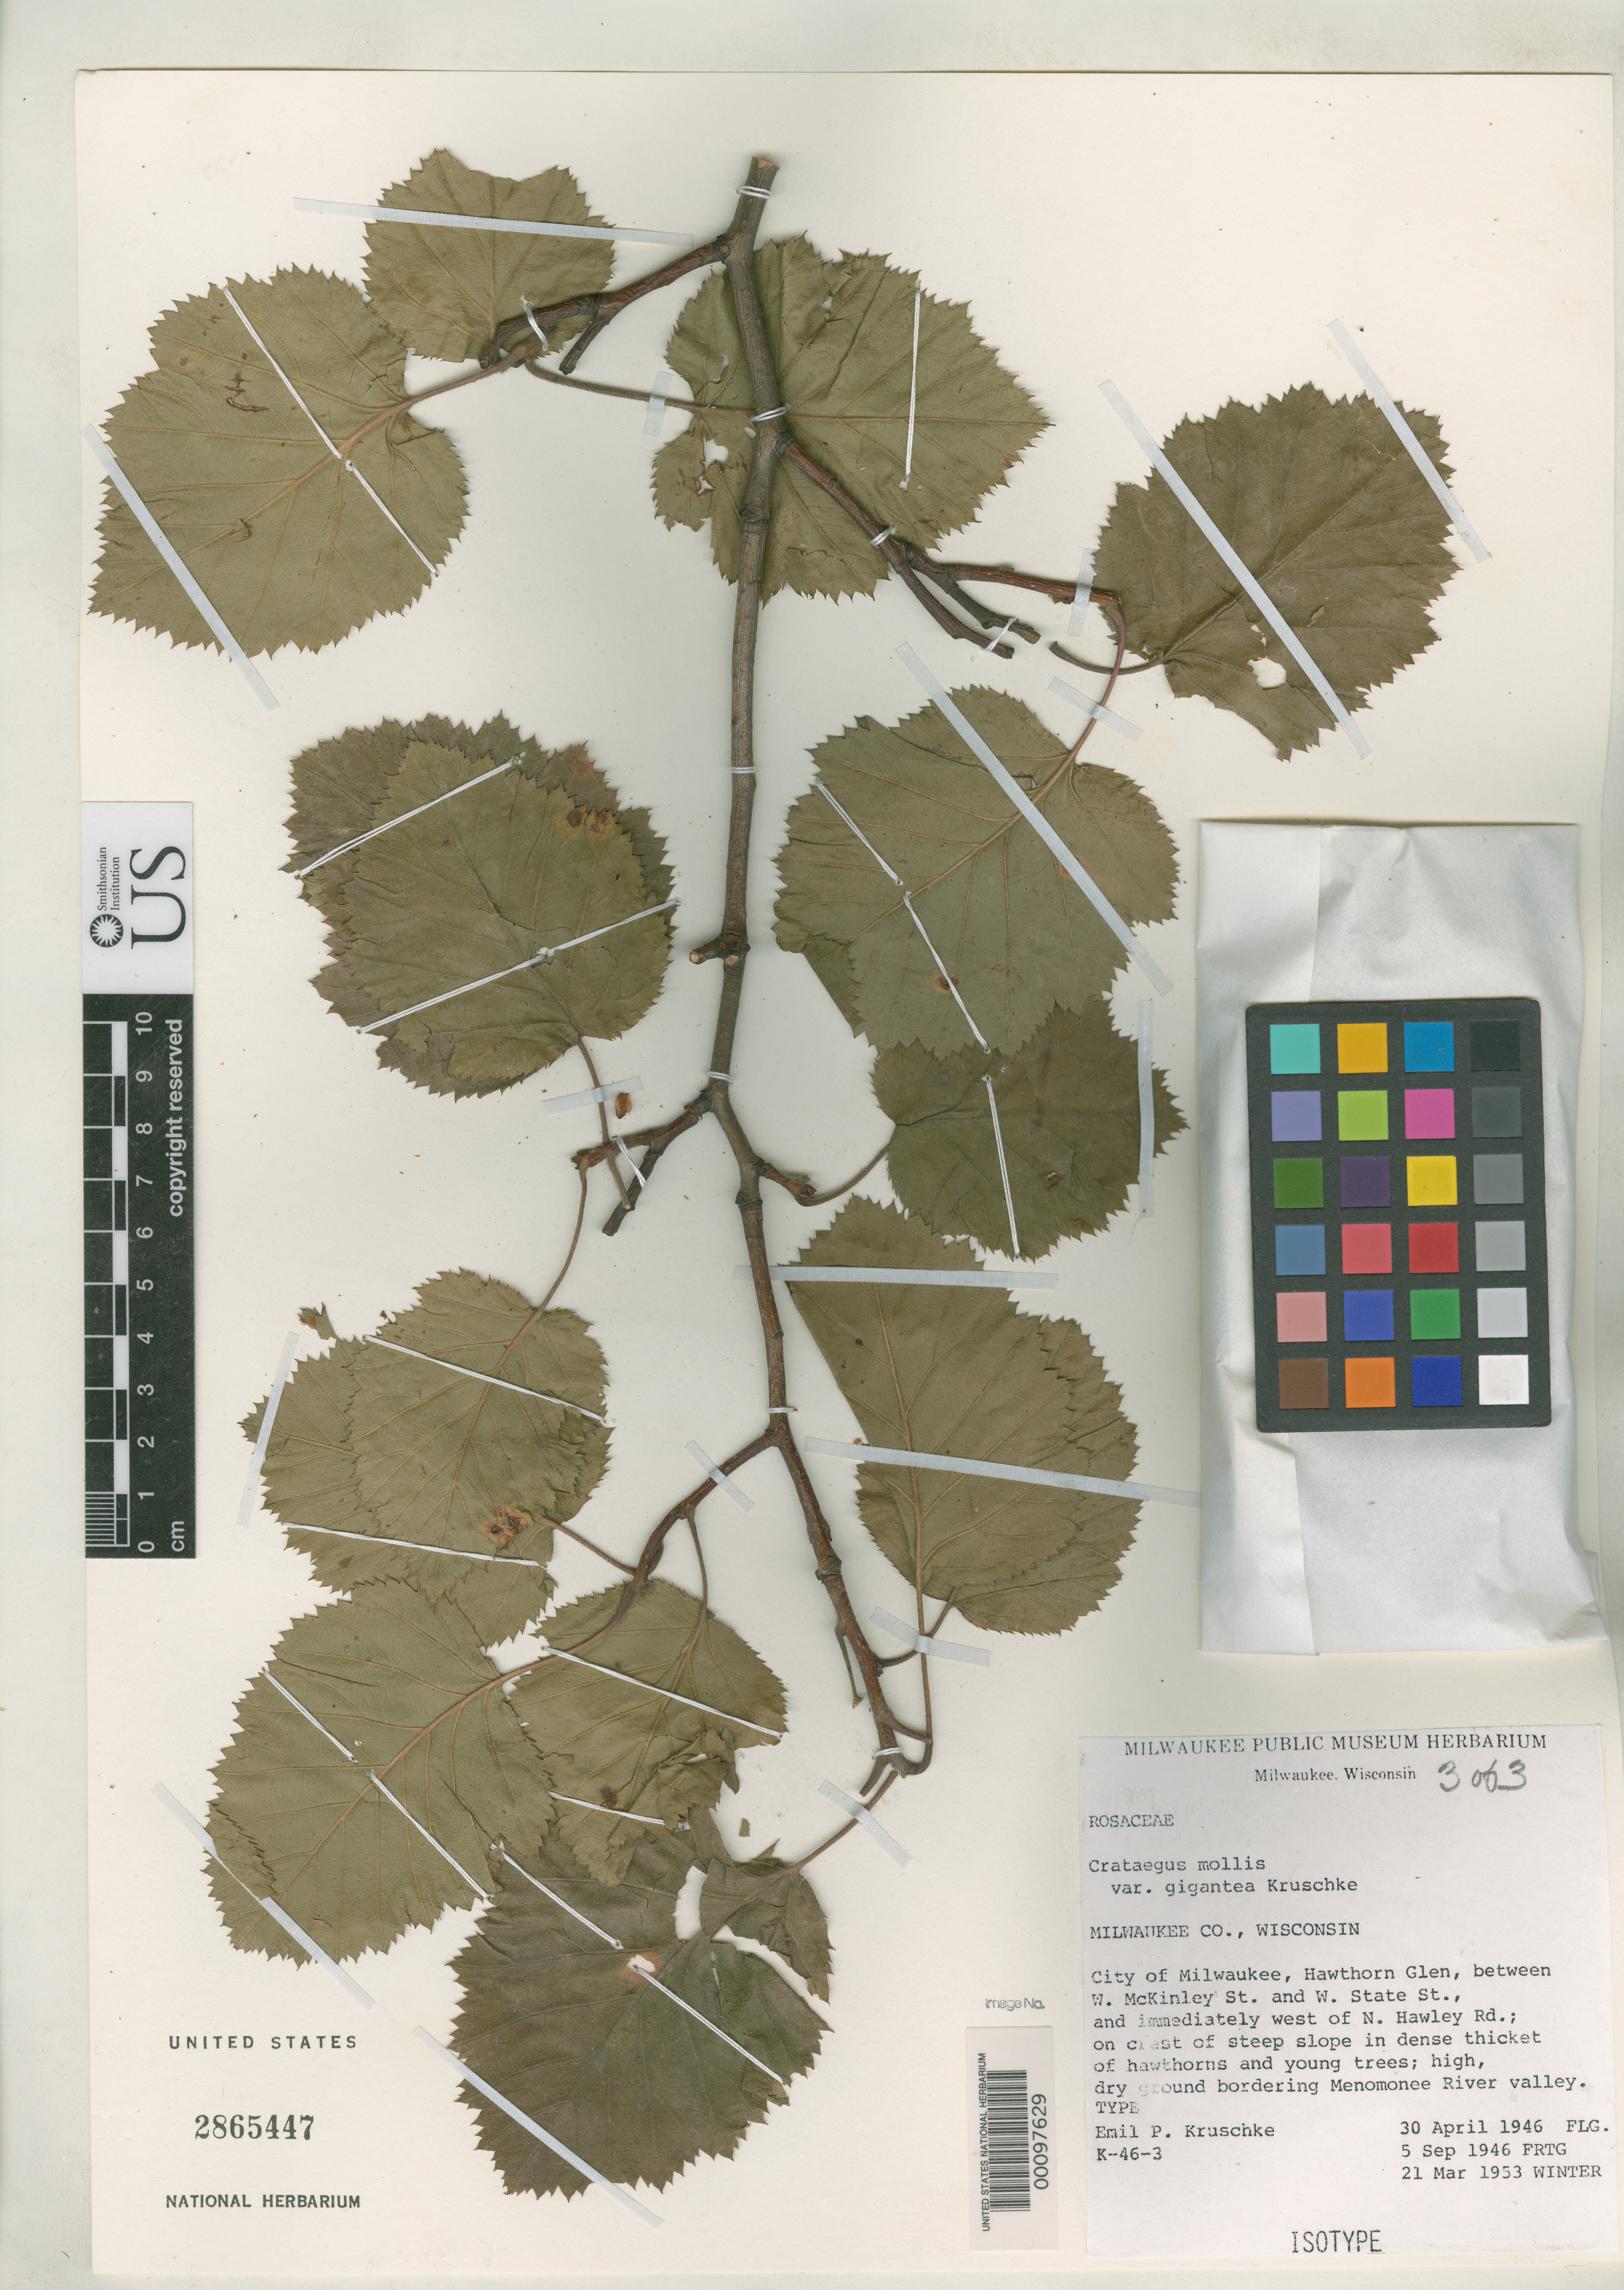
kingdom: Plantae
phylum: Tracheophyta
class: Magnoliopsida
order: Rosales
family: Rosaceae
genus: Crataegus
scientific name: Crataegus mollis var. gigantea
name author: Kruschke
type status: Isotype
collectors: E. Kruschke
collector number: K-46-3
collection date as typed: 05 Sep 1946 and 30 Sep 1946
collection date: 1946-09-05,1946-09-30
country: United States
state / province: Wisconsin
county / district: Milwaukee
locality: Milwaukee at Hawthorn Glen, W. State St. and N. Hawley Rd. at Menomonee River Valley.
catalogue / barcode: US 2865447